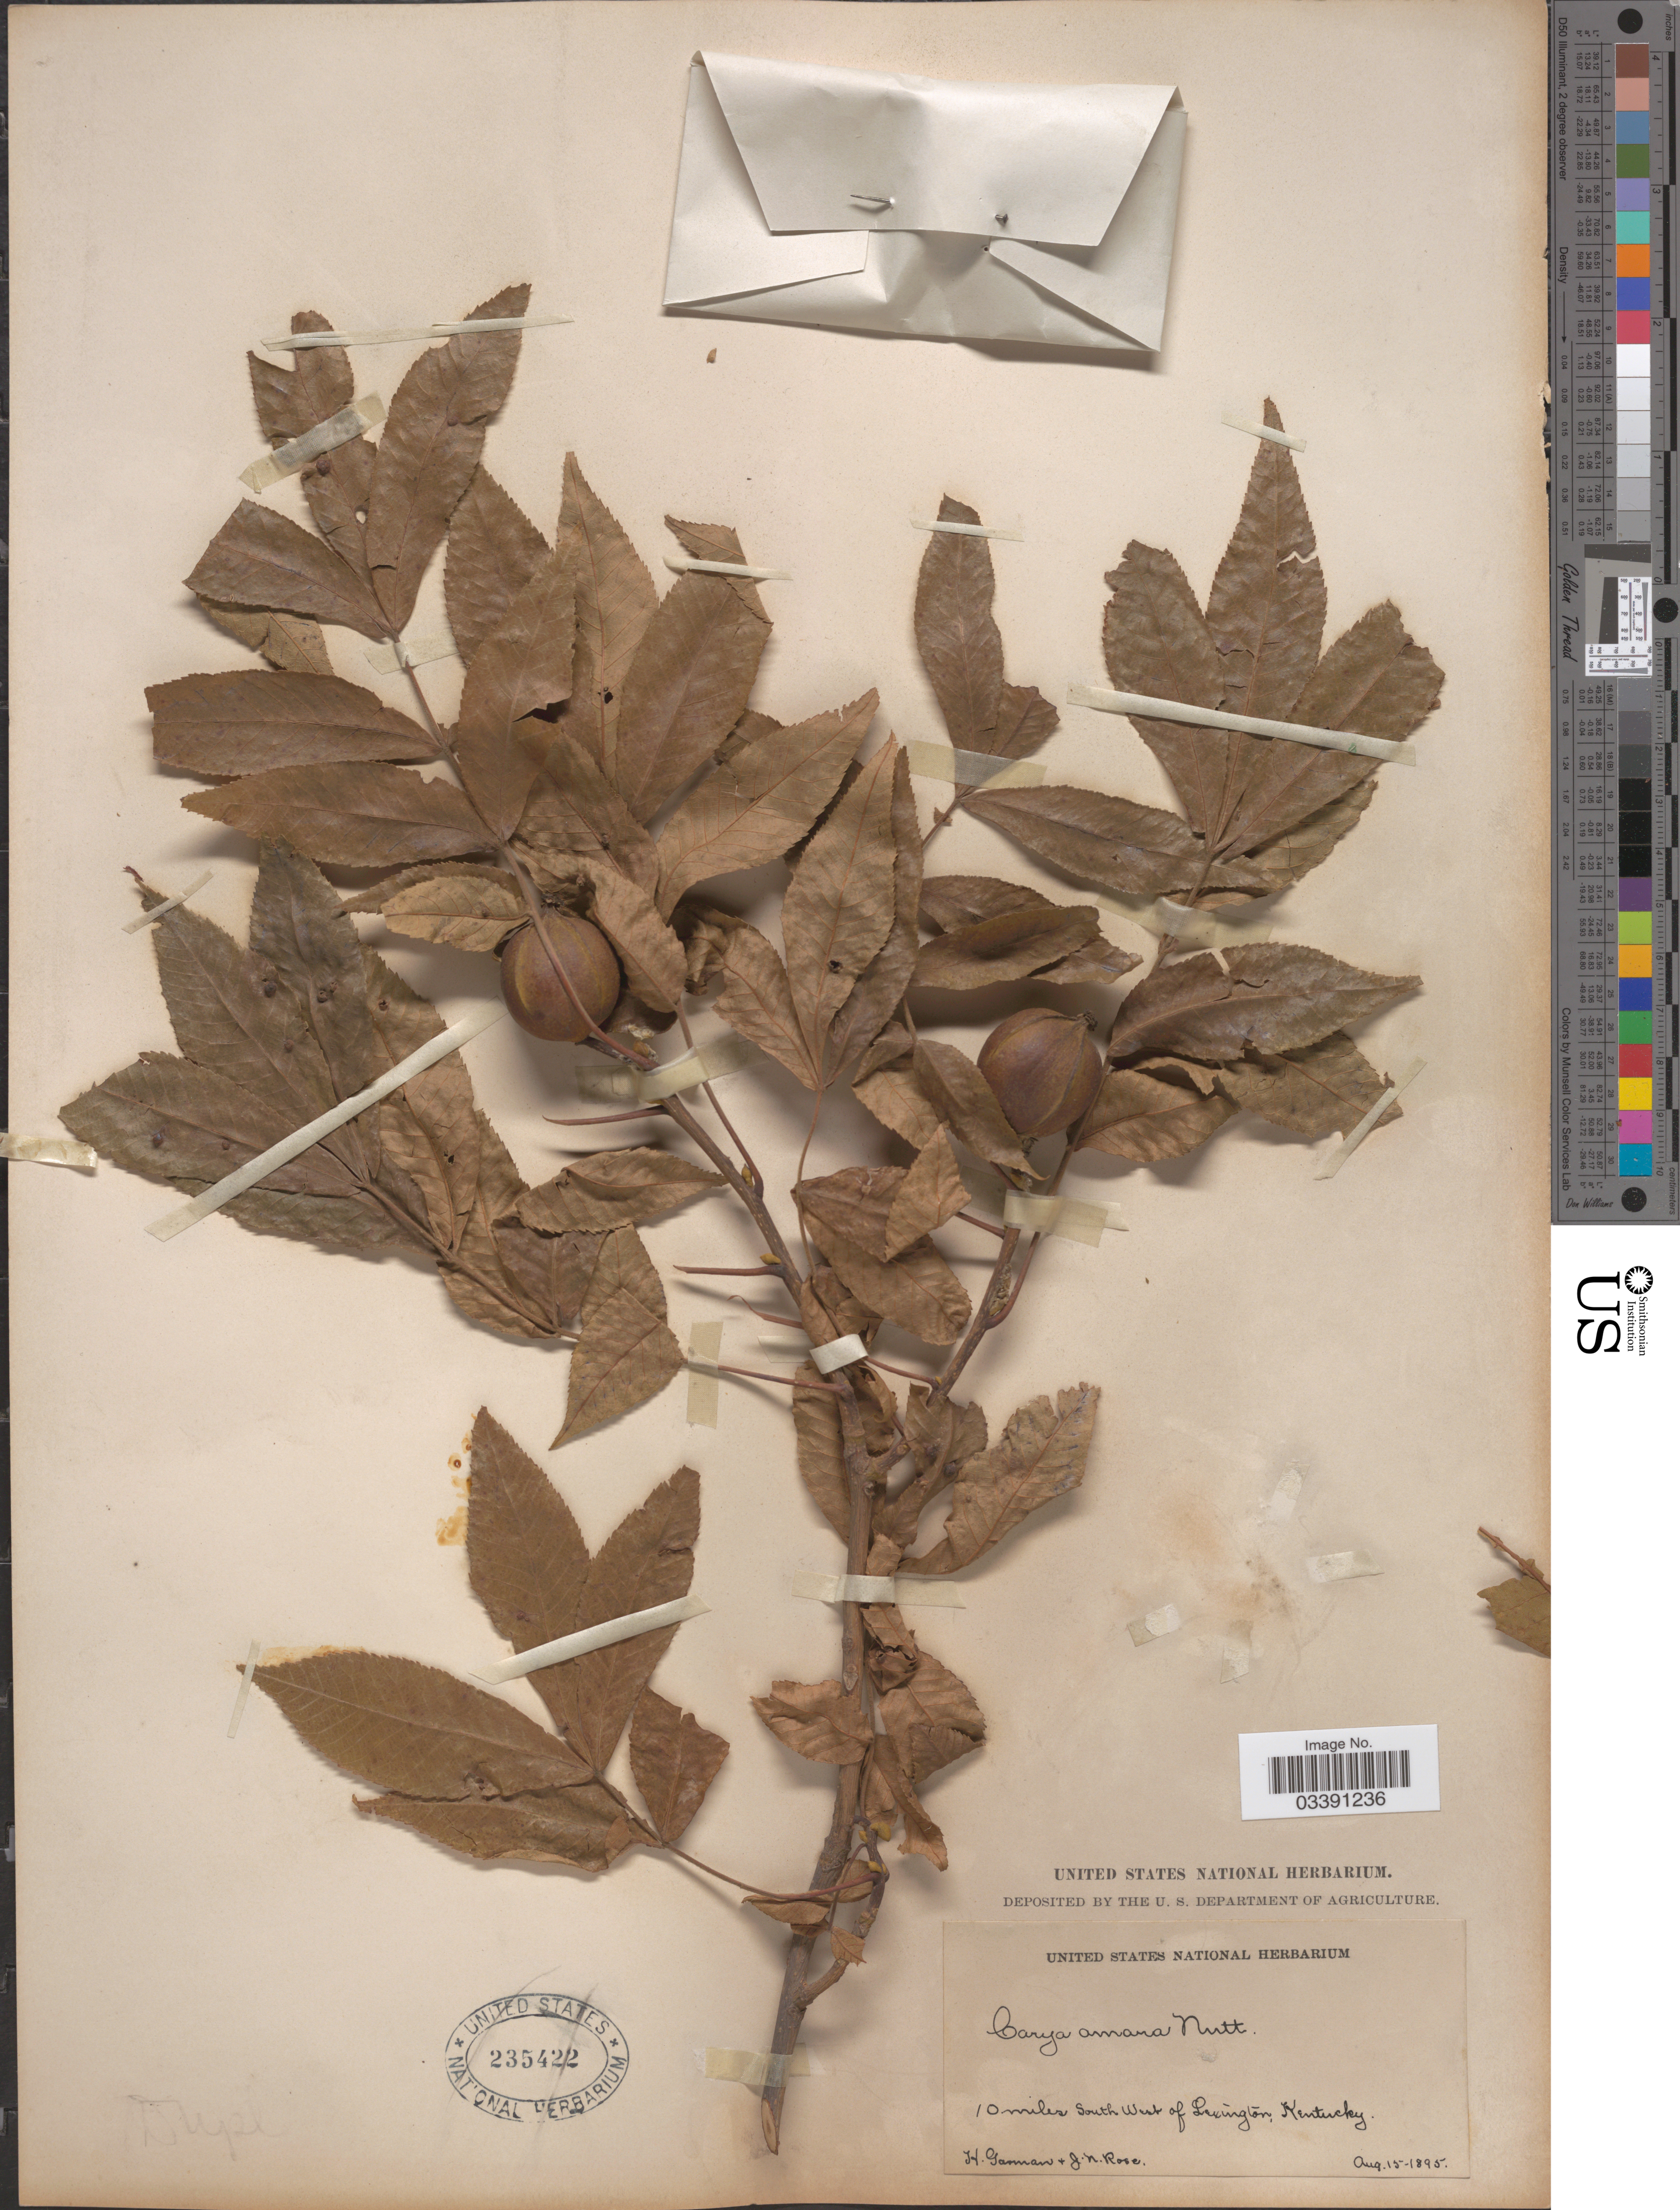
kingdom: Plantae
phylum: Tracheophyta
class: Magnoliopsida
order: Fagales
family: Juglandaceae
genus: Carya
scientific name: Carya cordiformis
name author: (Wangenh.) K. Koch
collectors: H. Garman & J. N. Rose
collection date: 1895-08-15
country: United States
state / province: Kentucky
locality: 10 miles South West of Lexington.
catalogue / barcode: US 235422